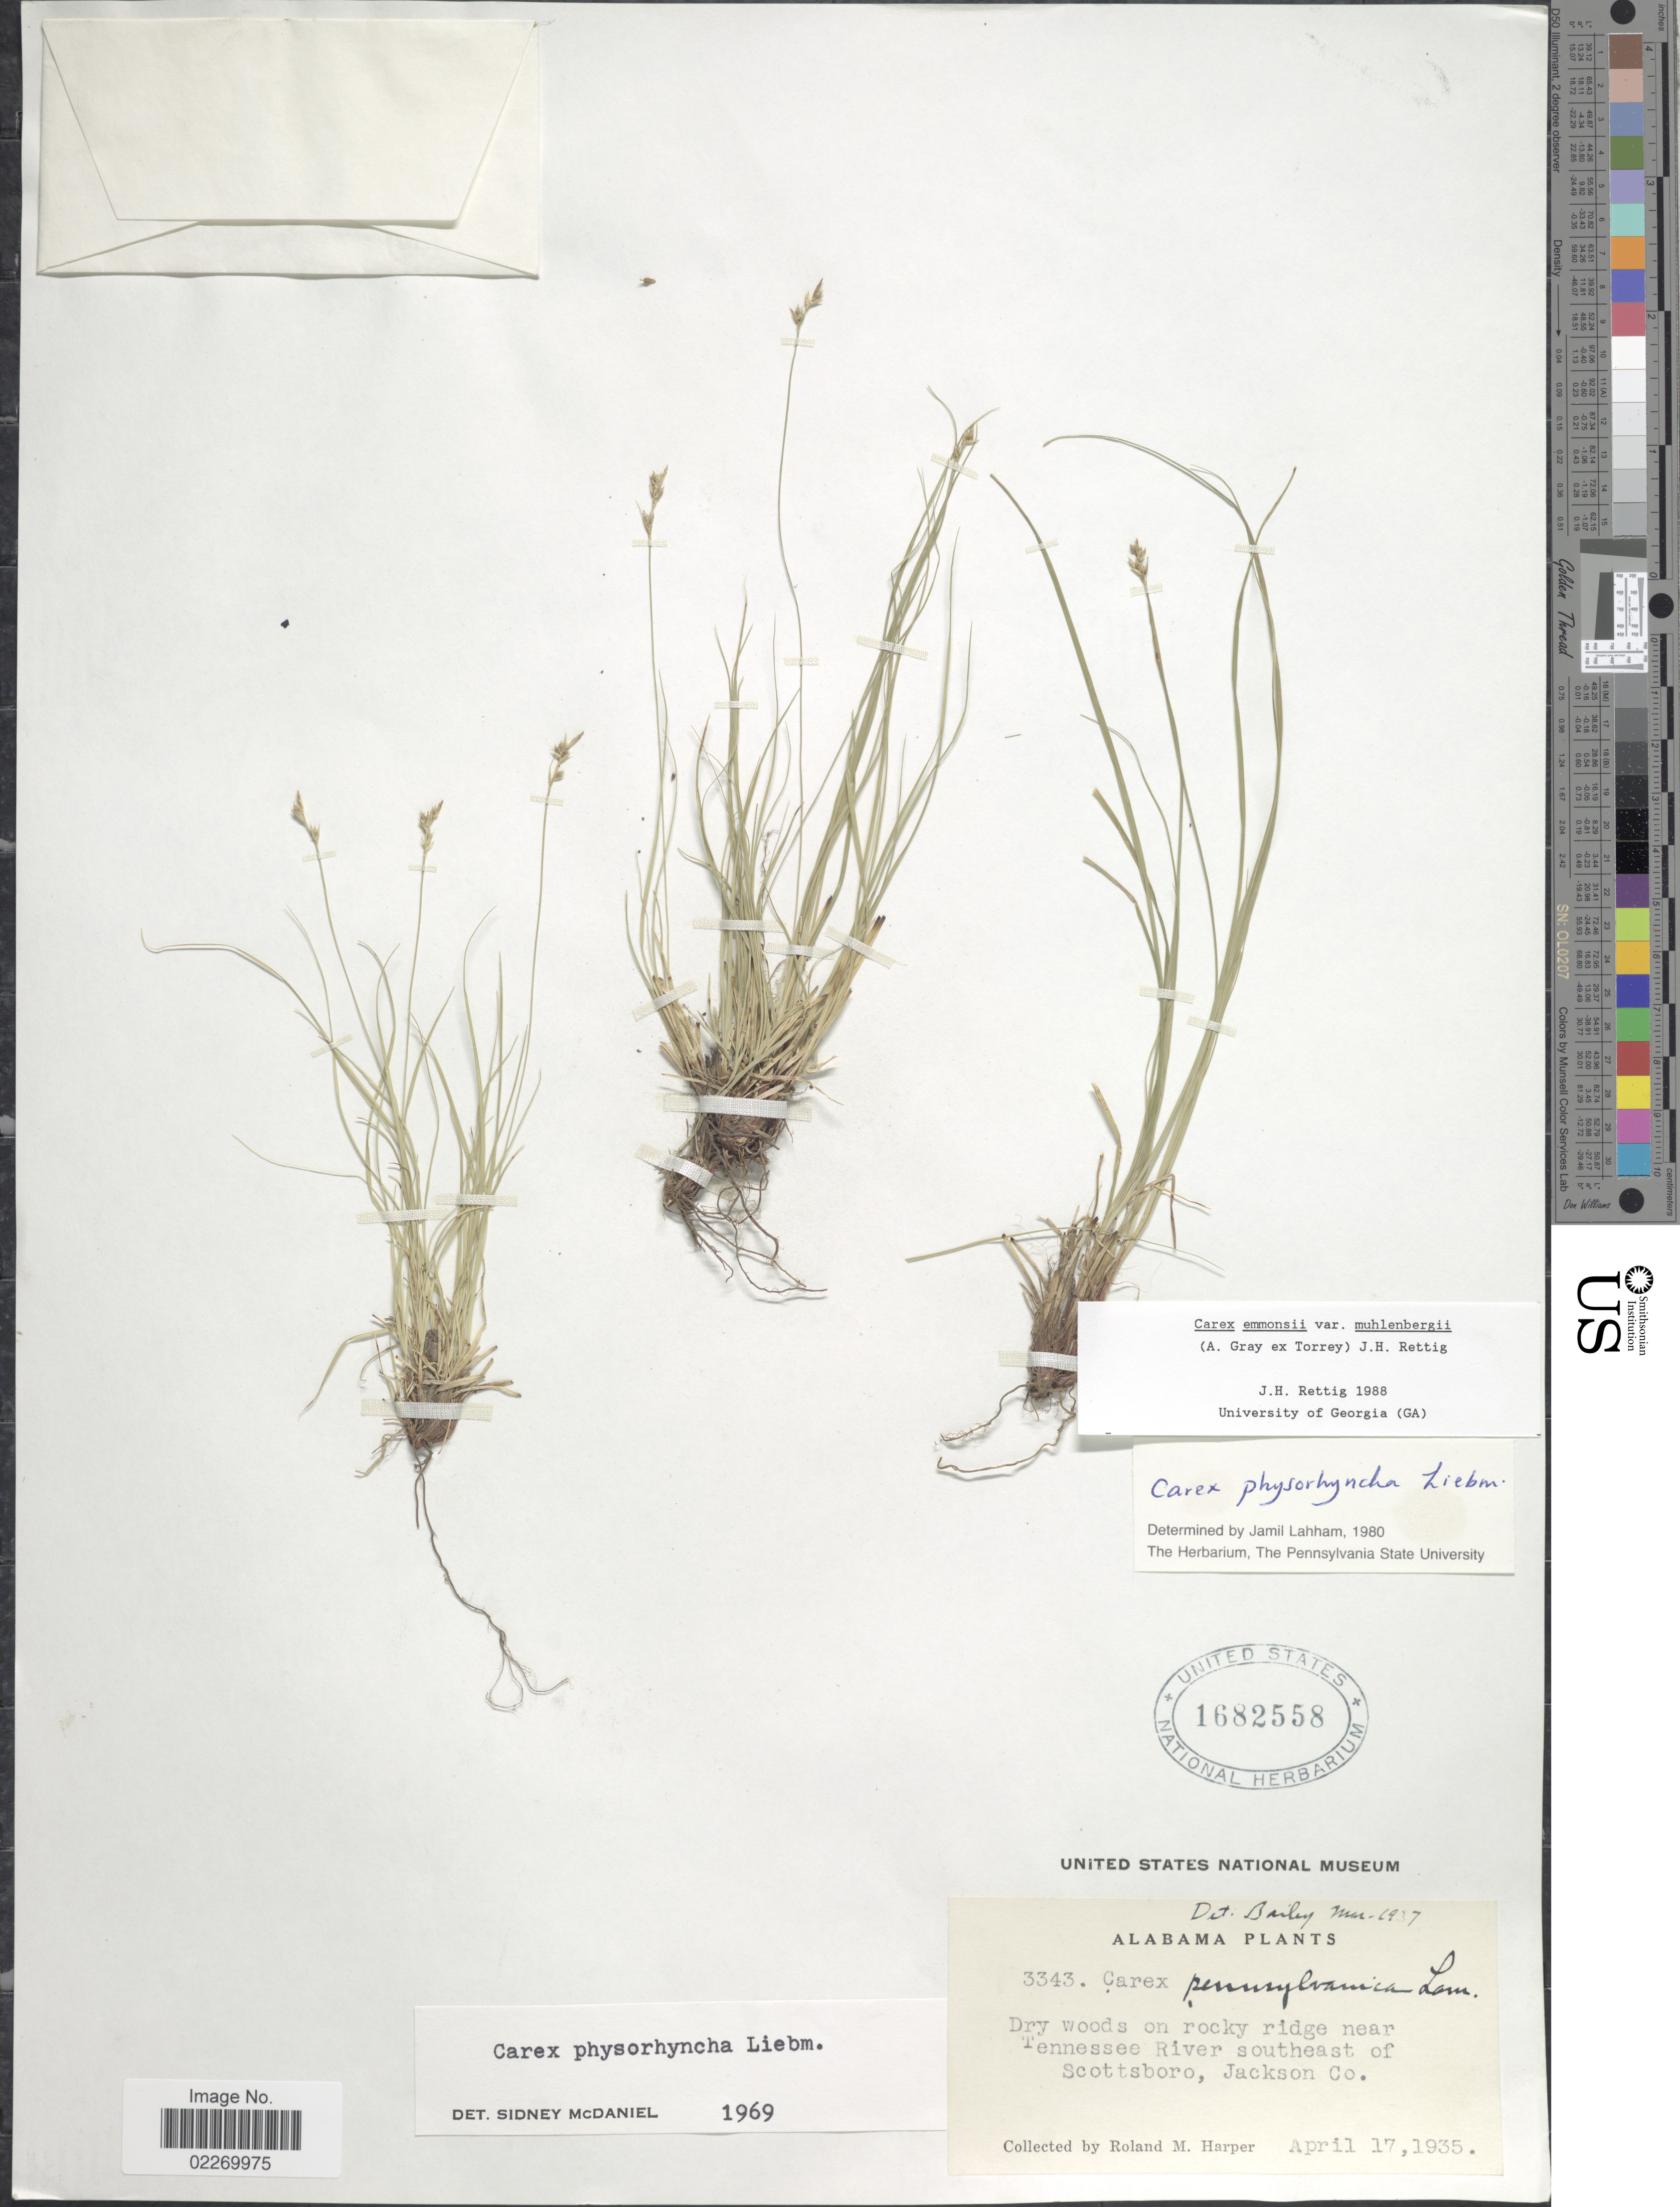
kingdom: Plantae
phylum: Tracheophyta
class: Liliopsida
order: Poales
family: Cyperaceae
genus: Carex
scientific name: Carex albicans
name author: Willd. ex Spreng.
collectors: R. M. Harper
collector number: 3343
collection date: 1935-04-17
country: United States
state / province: Alabama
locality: Dry woods on rocky ridge near Tennessee River southeast of Scottsboro, Jackson Co.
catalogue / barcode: US 1682558